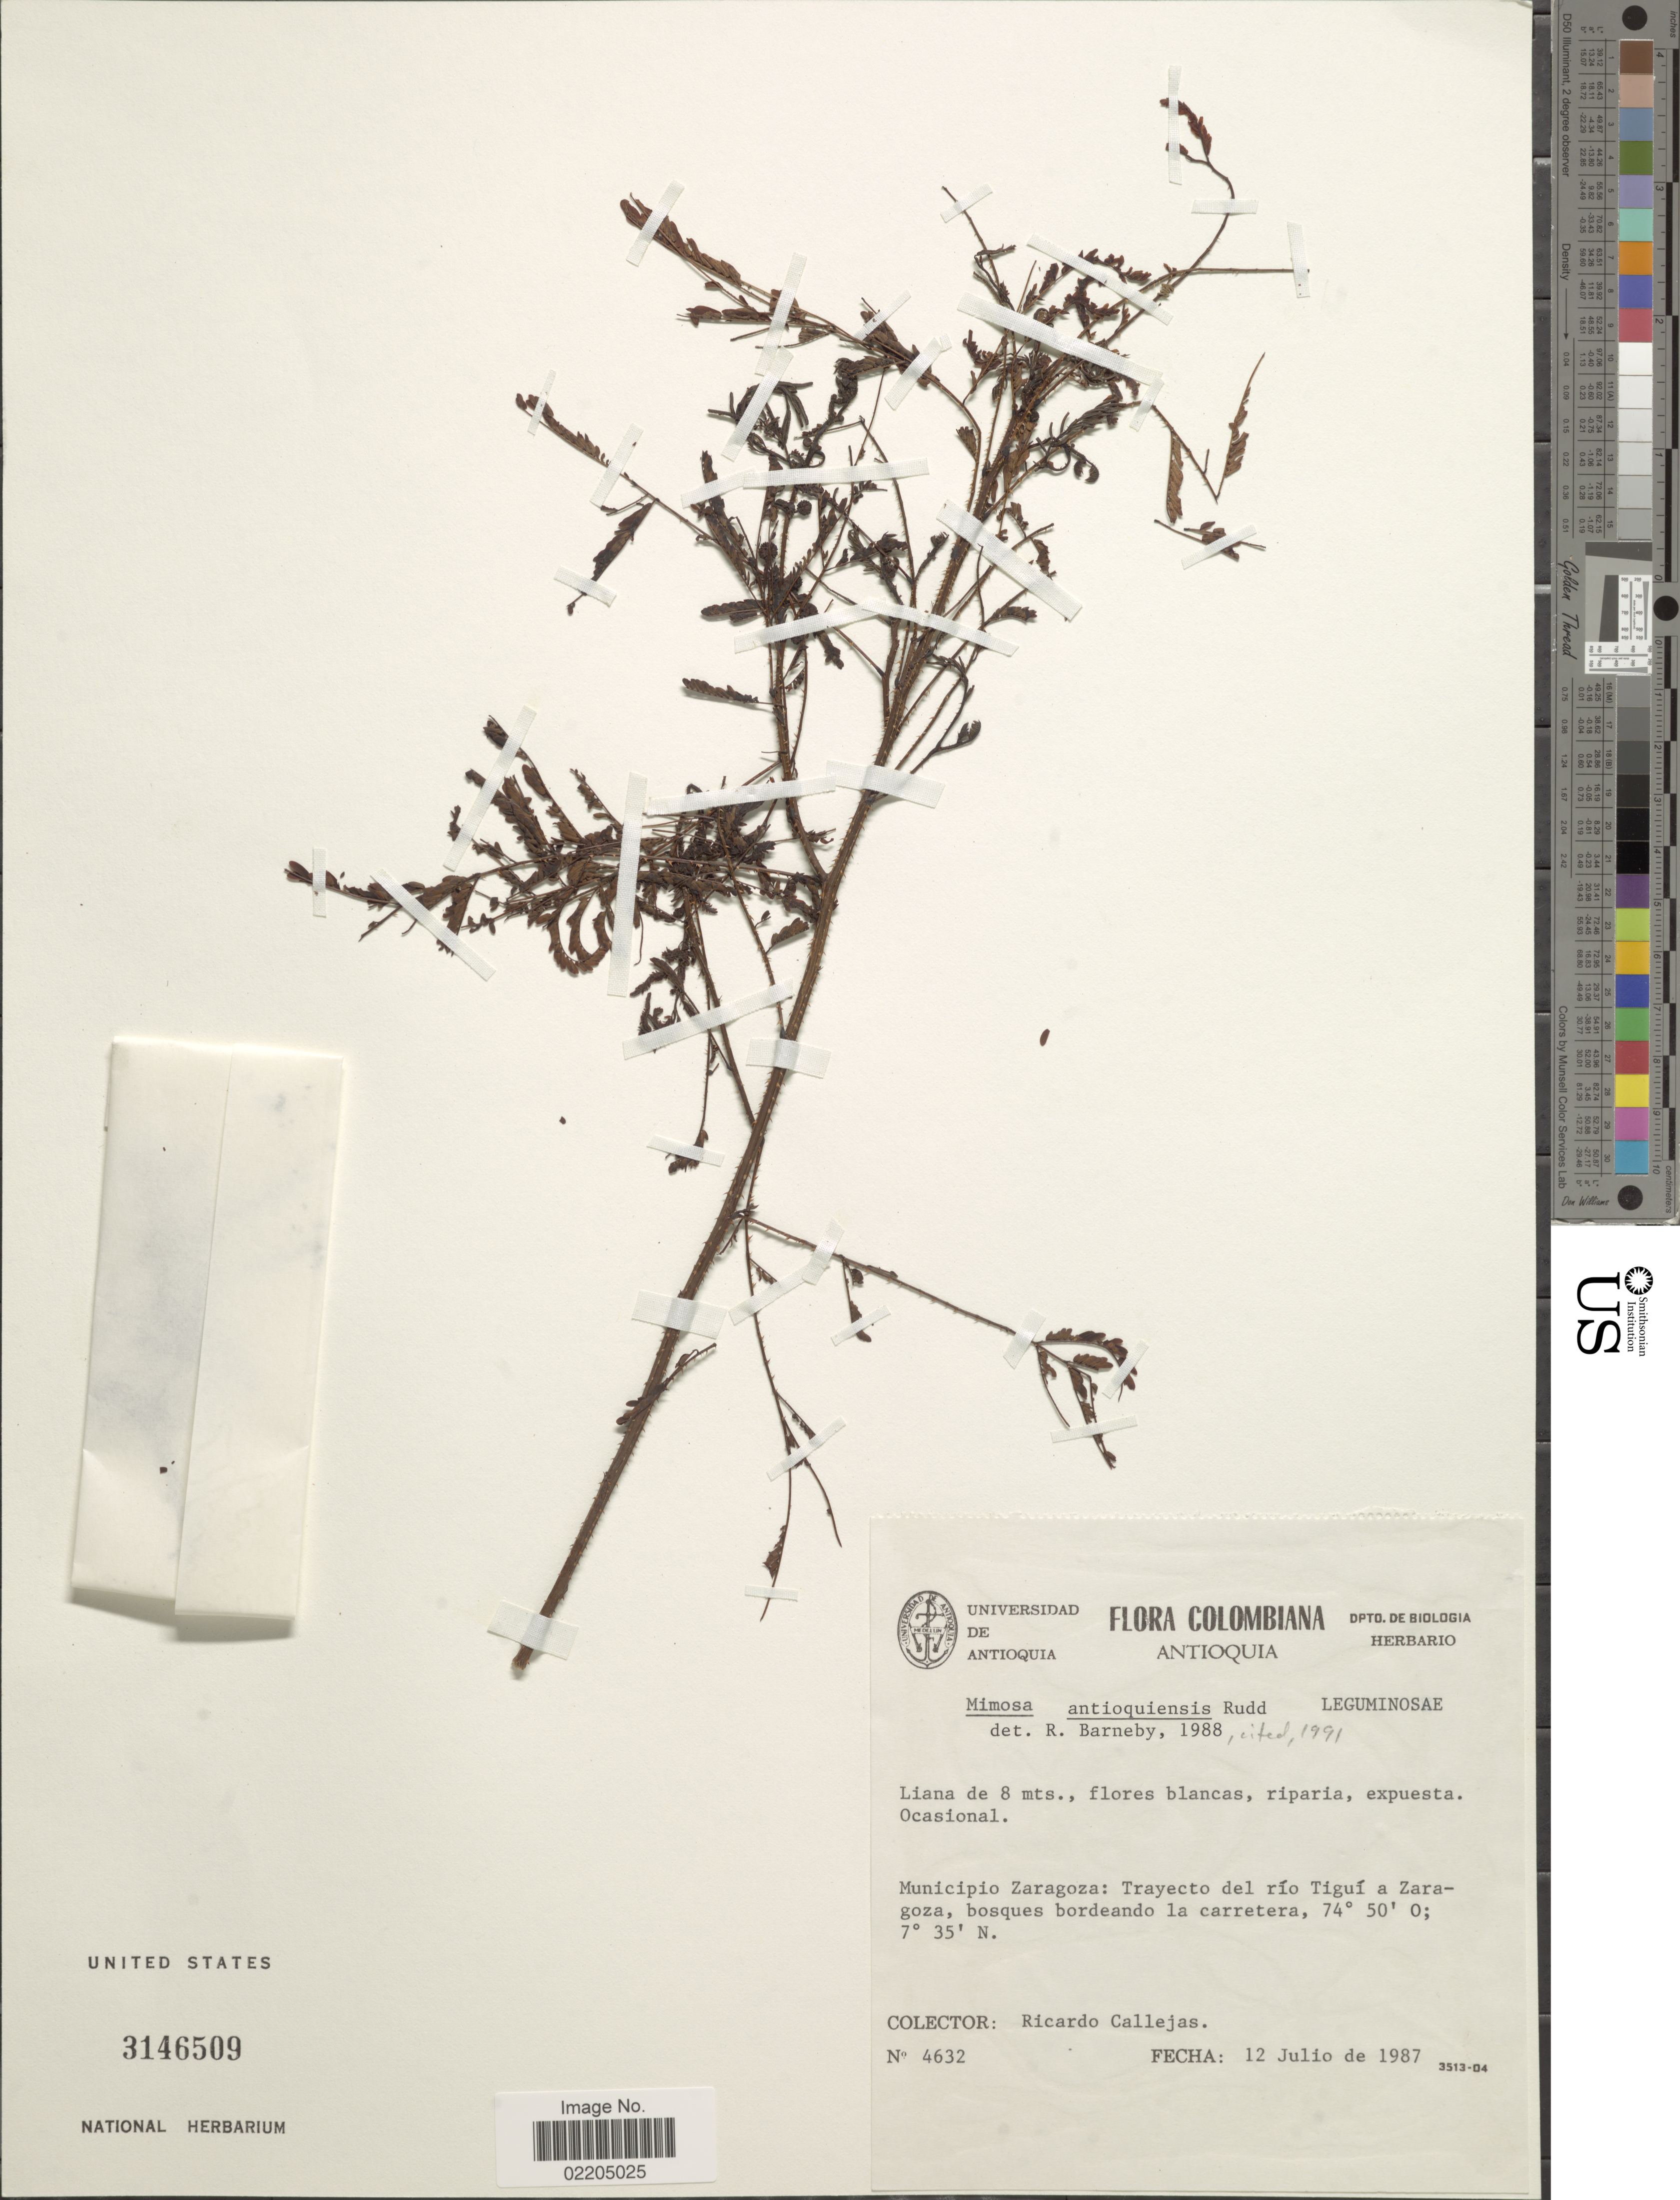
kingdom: Plantae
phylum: Tracheophyta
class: Magnoliopsida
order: Fabales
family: Fabaceae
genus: Mimosa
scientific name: Mimosa antioquiensis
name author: Killip ex Rudd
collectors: R. Callejas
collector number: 4632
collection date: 1987-07-12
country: Colombia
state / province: Antioquia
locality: Municipio Zaragoza: Trayecto del rio Tigui a Zaragoza, bosques bordeando la carretera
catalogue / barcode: US 3146509